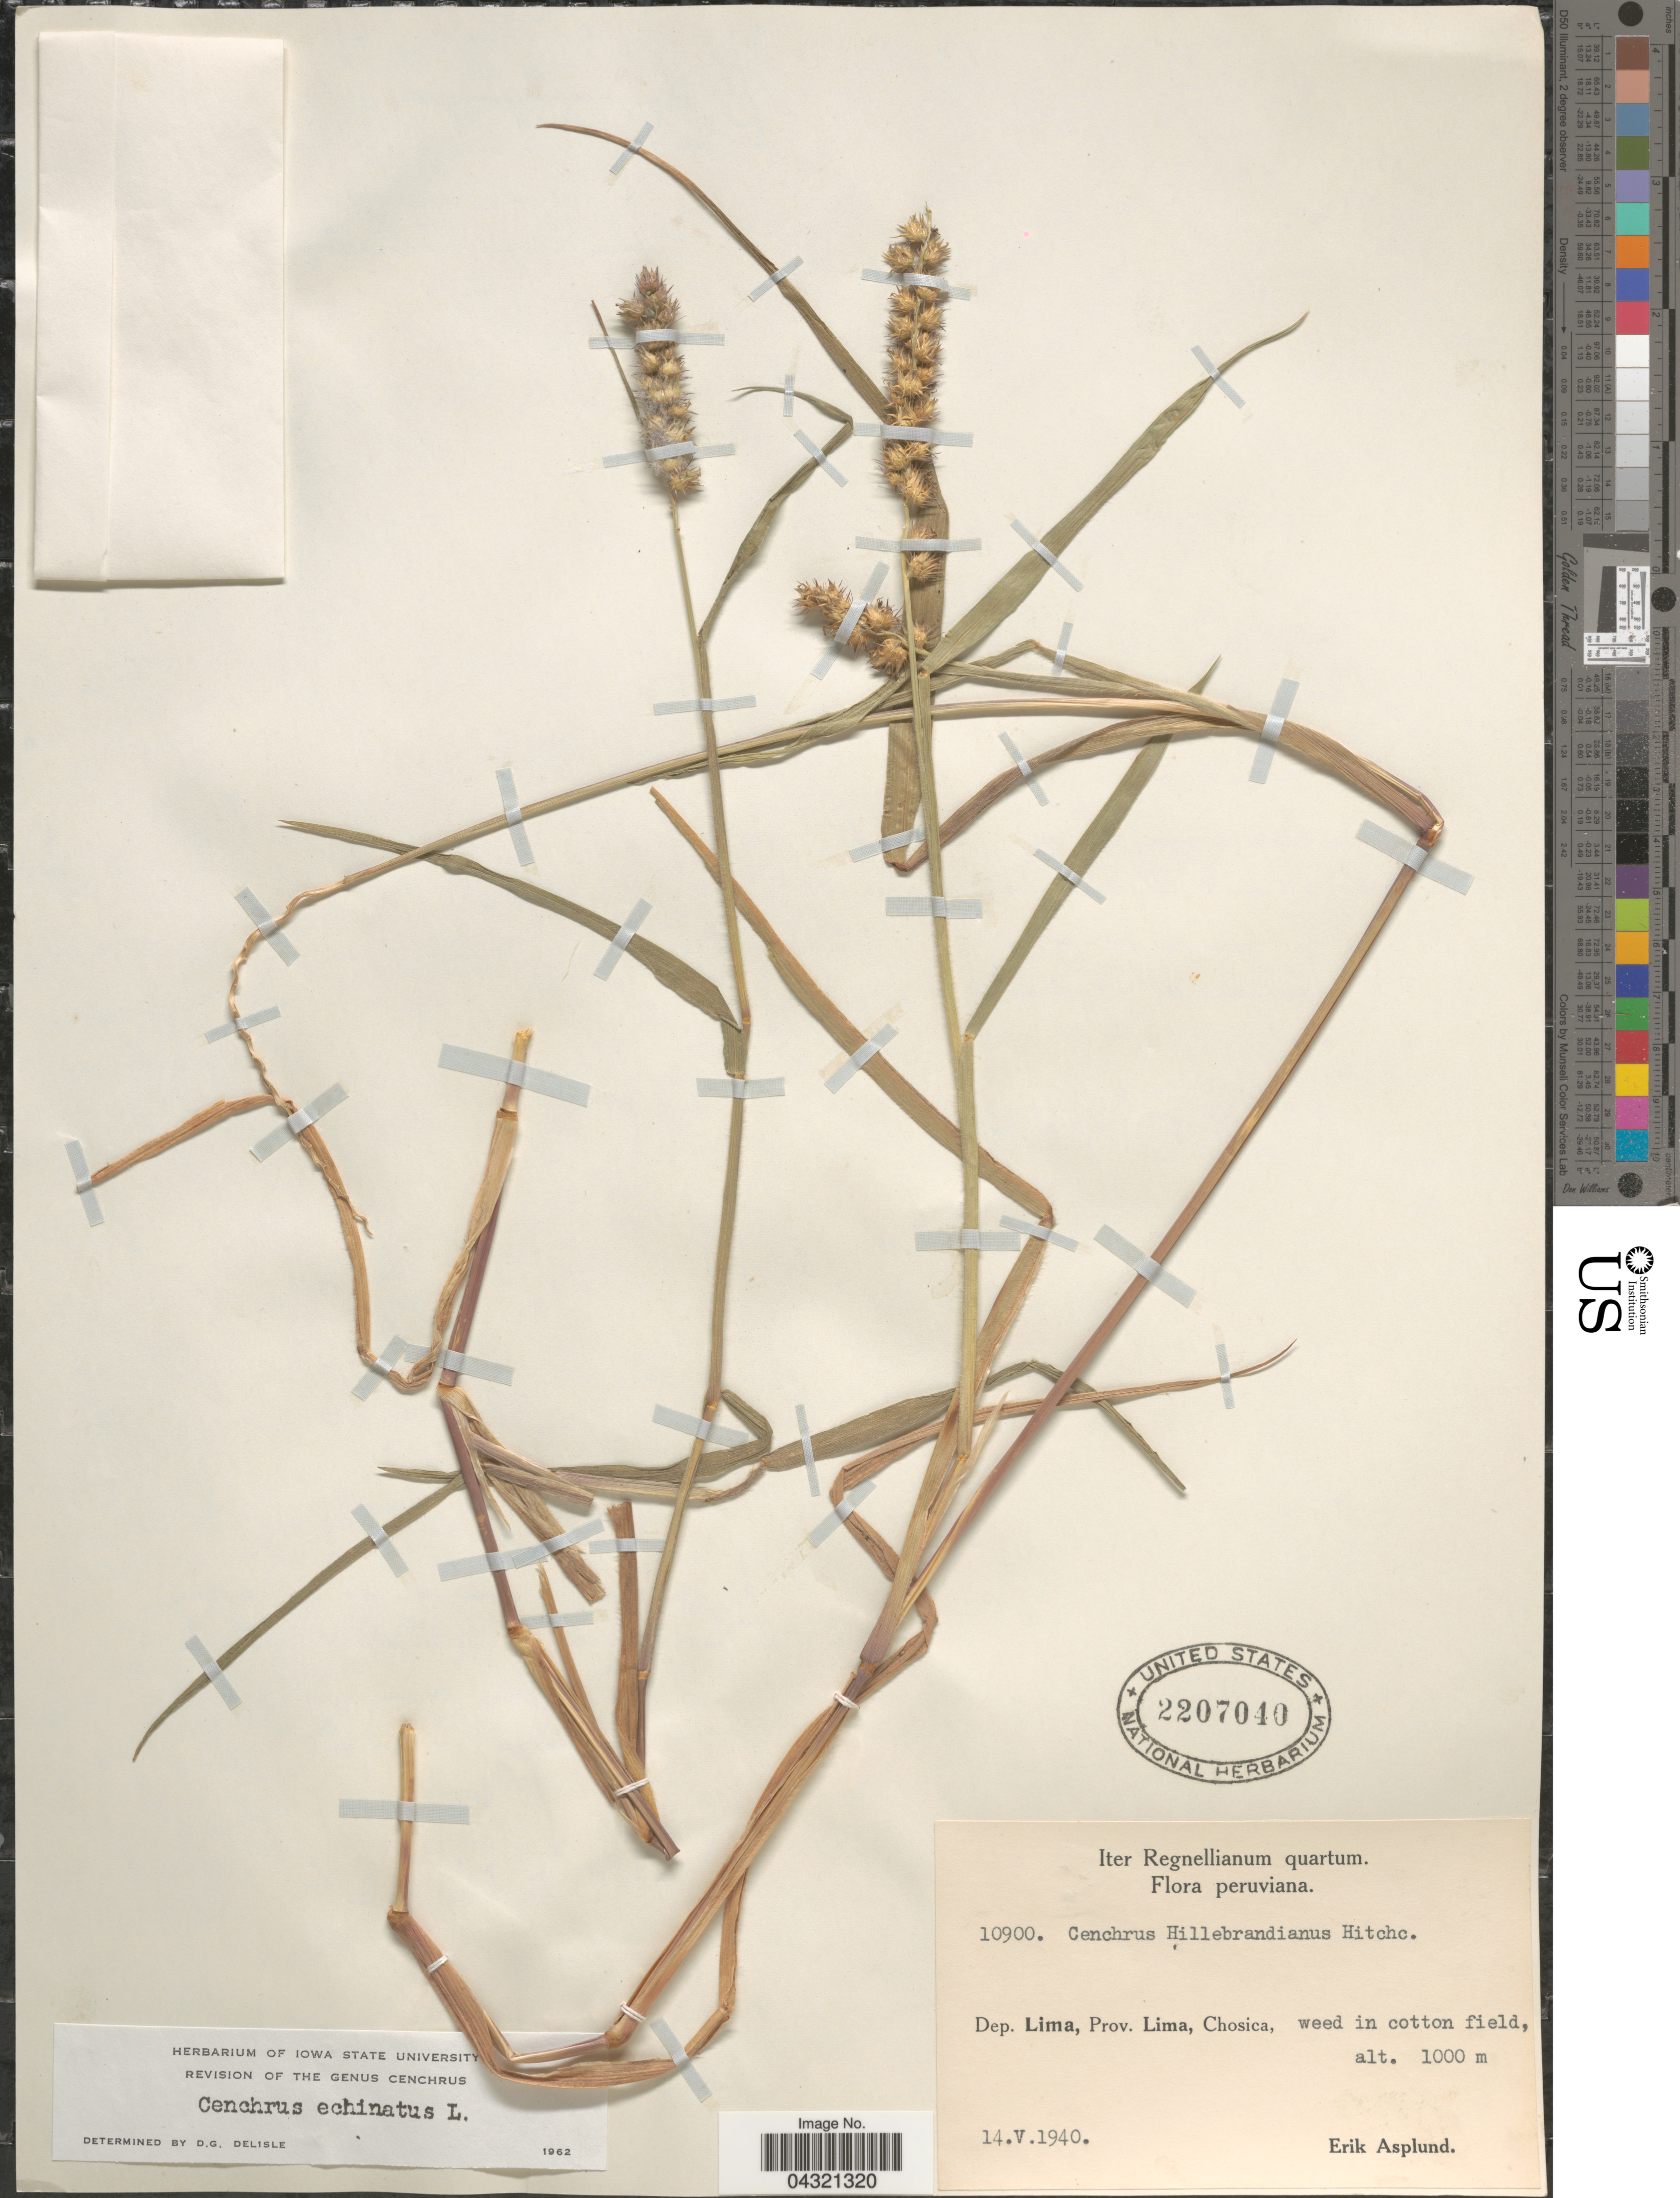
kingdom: Plantae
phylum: Tracheophyta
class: Liliopsida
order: Poales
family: Poaceae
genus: Cenchrus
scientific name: Cenchrus echinatus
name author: L.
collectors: E. Asplund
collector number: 10900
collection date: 1940-05-14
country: Peru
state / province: Lima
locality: Iter Regnellianum quartum. Dep. Lima, Prov. Lima Chosica.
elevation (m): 1000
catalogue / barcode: US 2207040